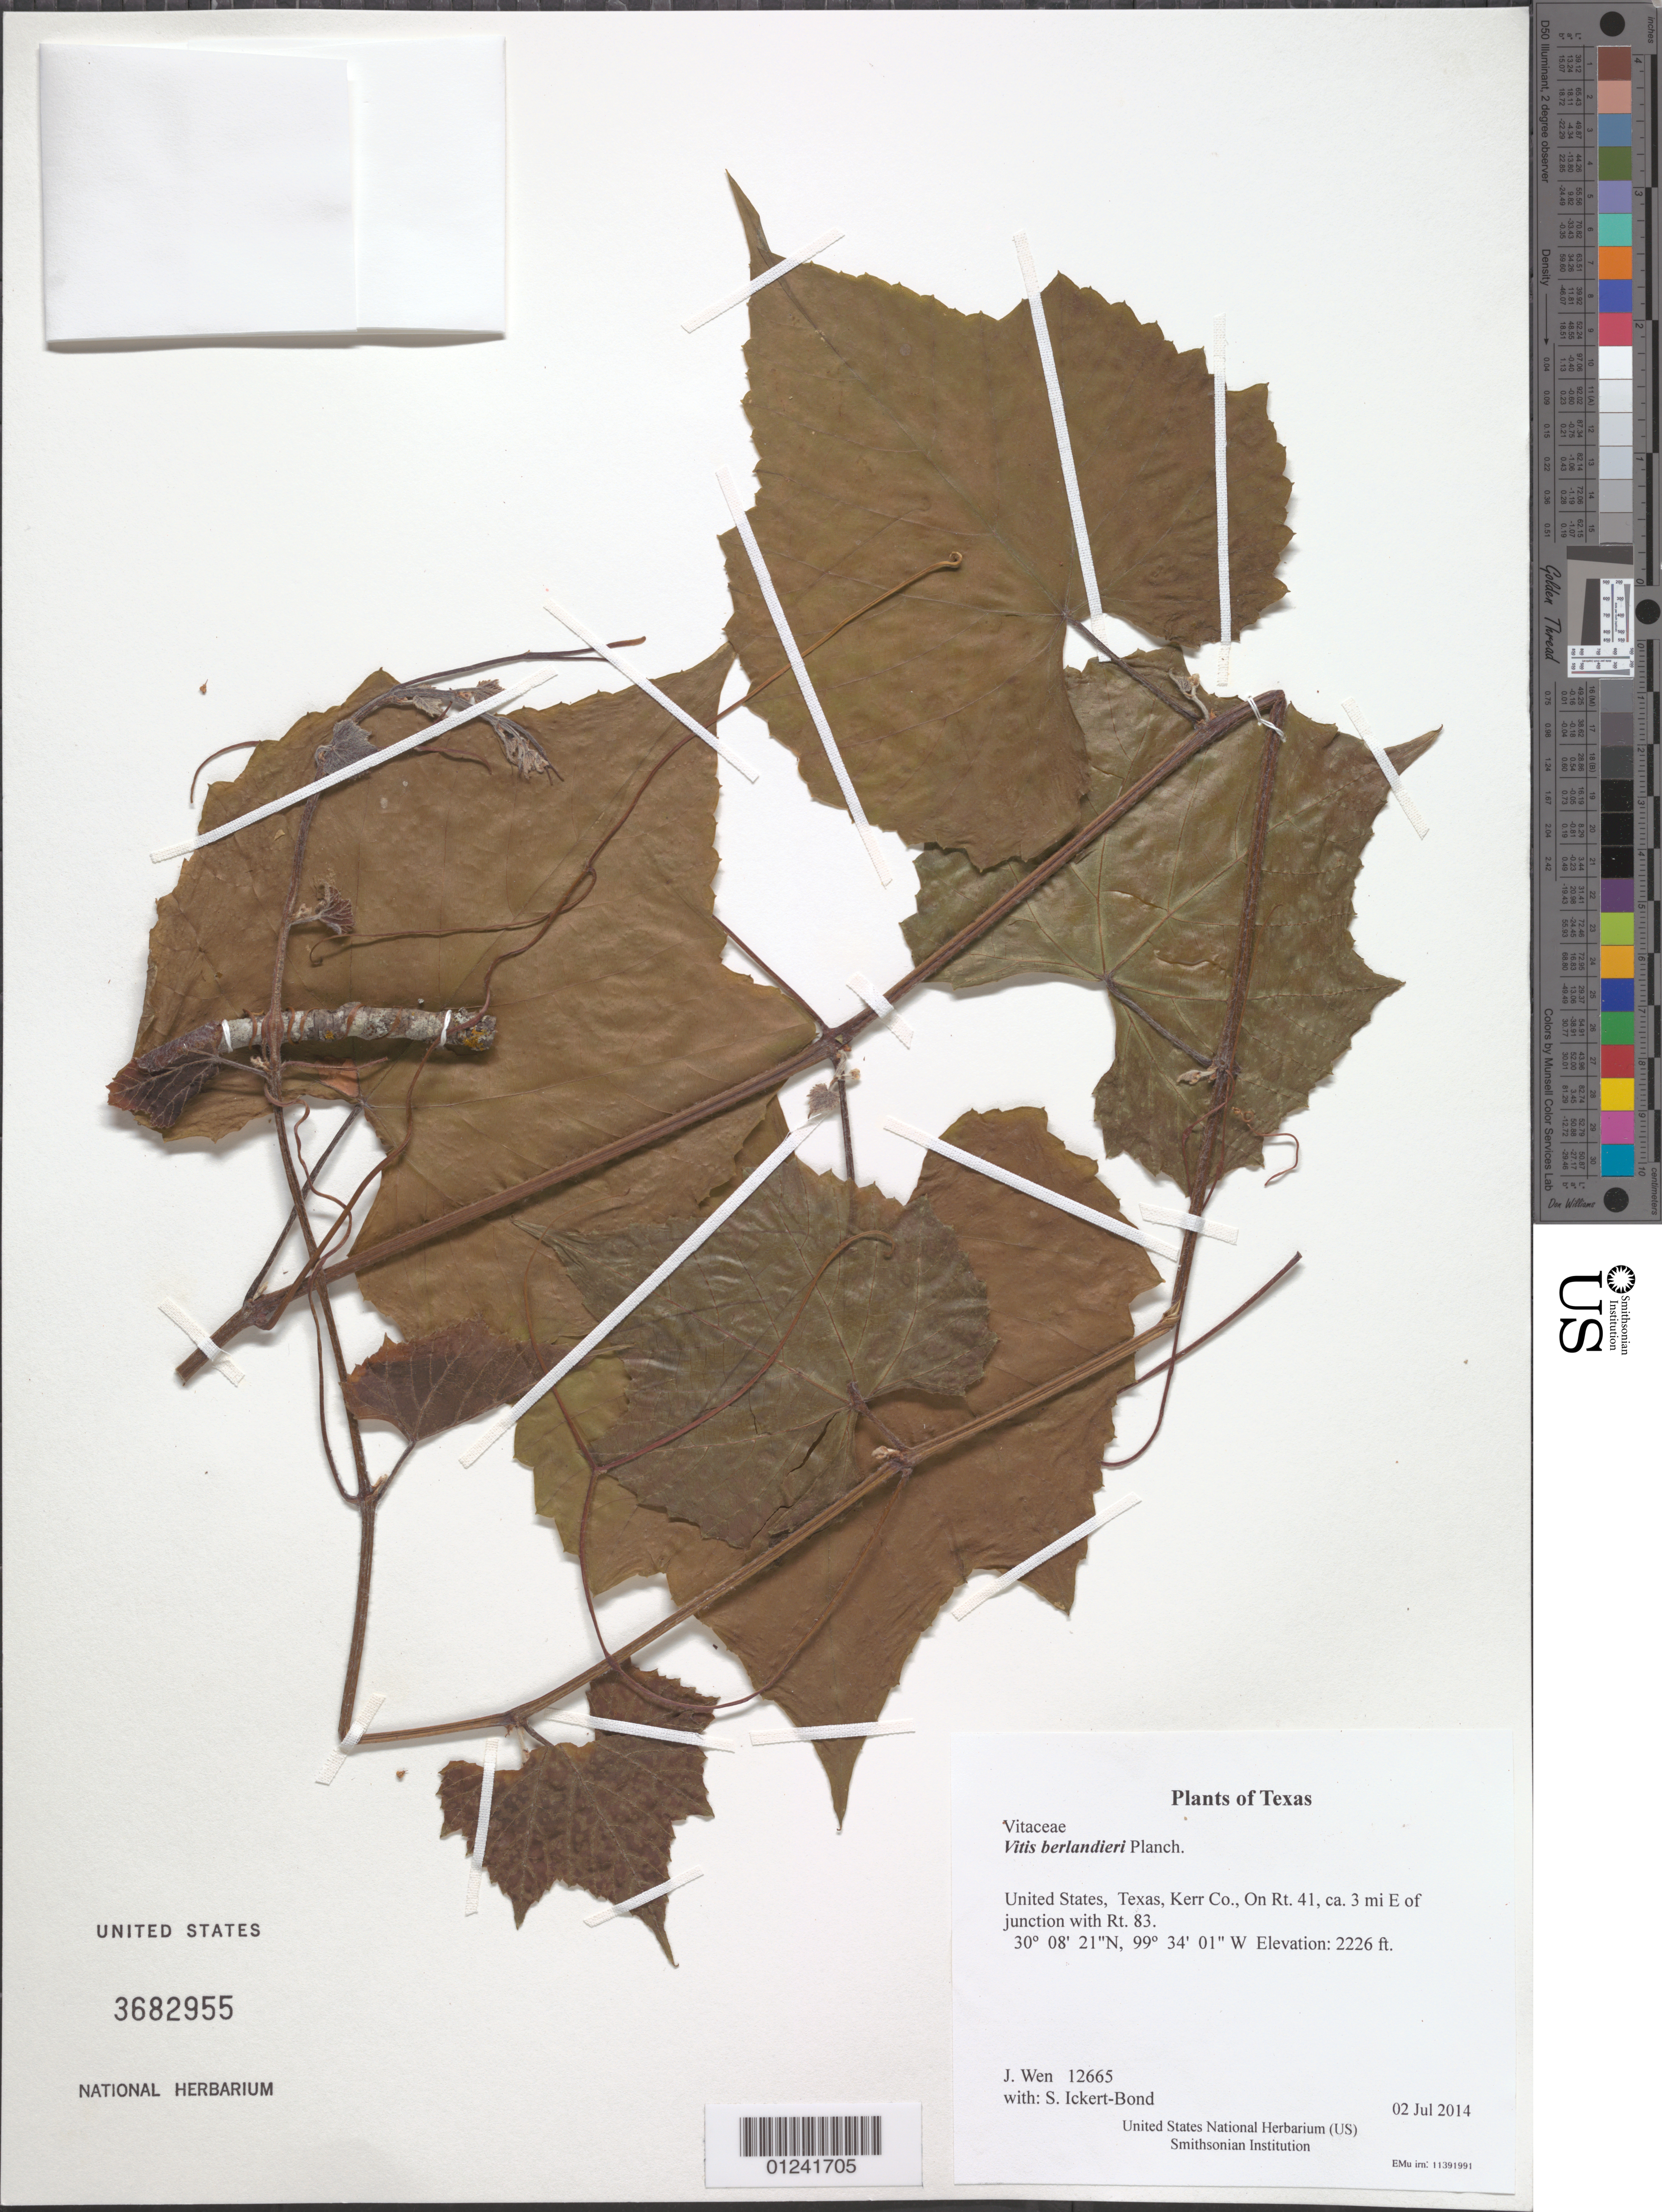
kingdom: Plantae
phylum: Tracheophyta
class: Magnoliopsida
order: Vitales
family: Vitaceae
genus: Vitis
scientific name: Vitis berlandieri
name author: Planch.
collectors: J. Wen & S. Ickert-Bond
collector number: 12665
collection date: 2014-07-02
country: United States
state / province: Texas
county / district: Kerr Co.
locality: On Rt. 41, ca. 3 mi E of junction with Rt. 83.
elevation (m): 678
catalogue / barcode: US 3682955